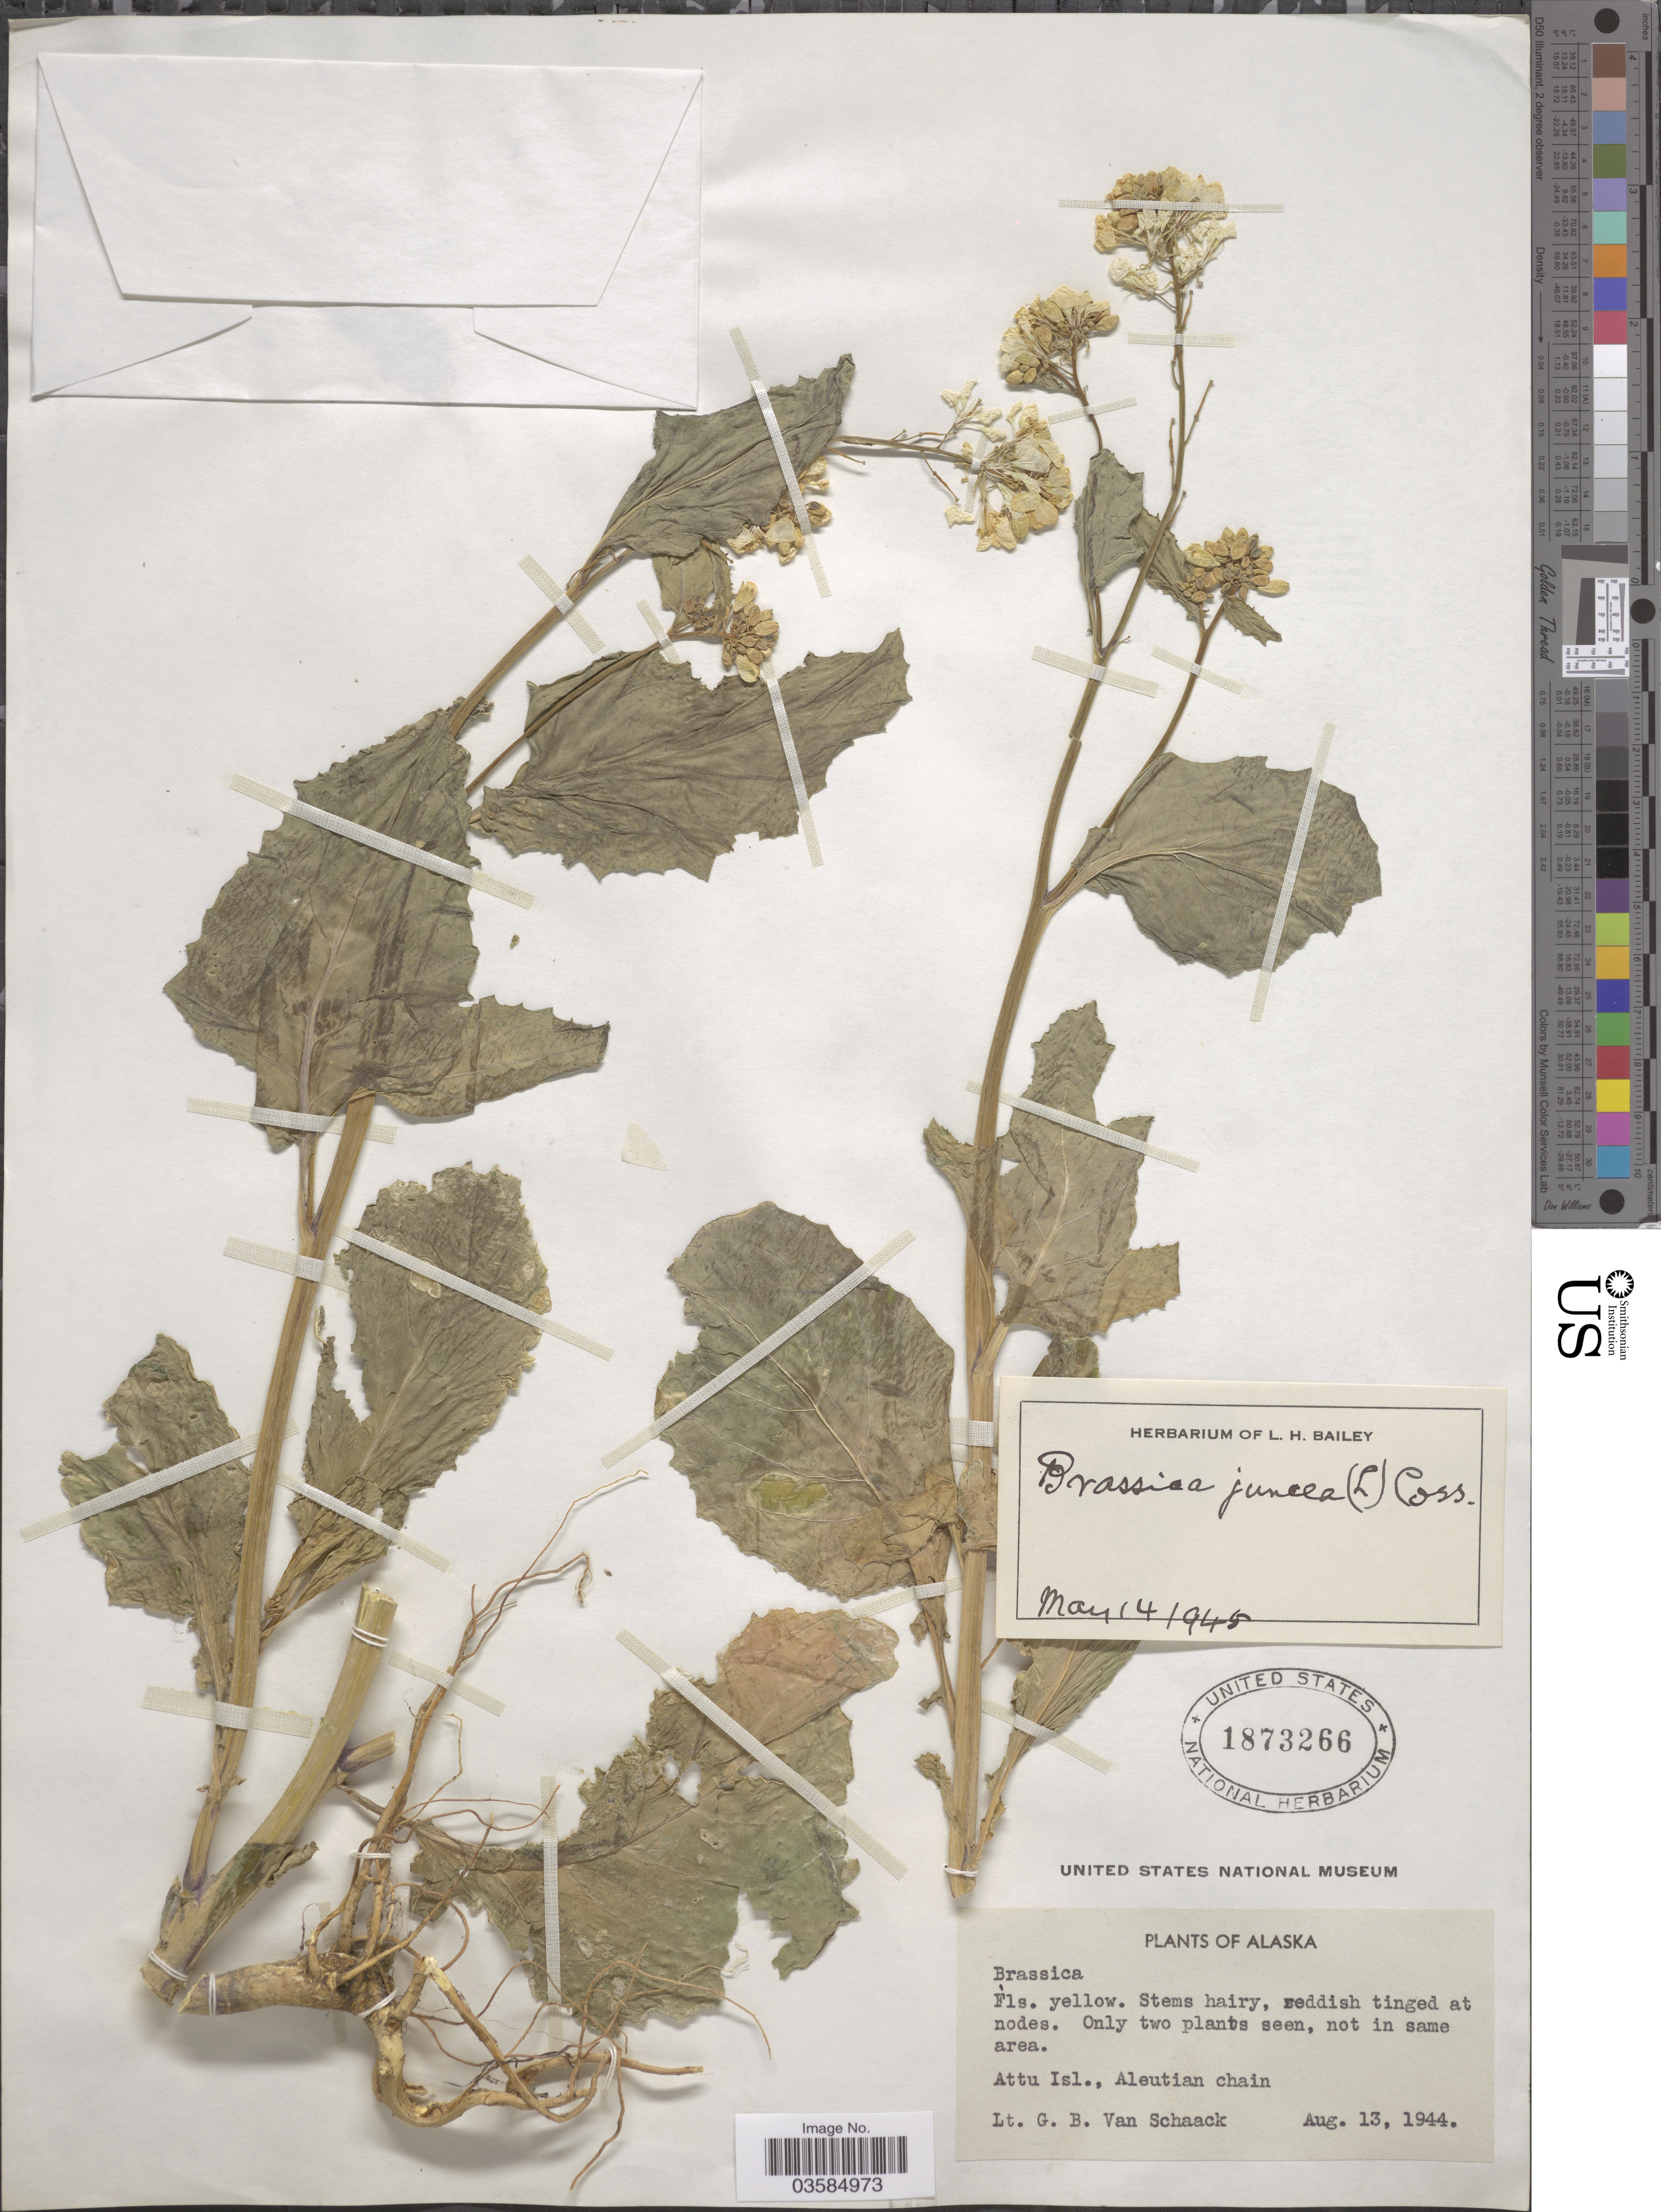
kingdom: Plantae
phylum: Tracheophyta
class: Magnoliopsida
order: Brassicales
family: Brassicaceae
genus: Brassica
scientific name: Brassica juncea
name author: (L.) Czern.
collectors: G. Van Schaack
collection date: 1944-08-13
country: United States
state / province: Alaska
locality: Attu Isl., Aleutian chain.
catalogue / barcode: US 1873266